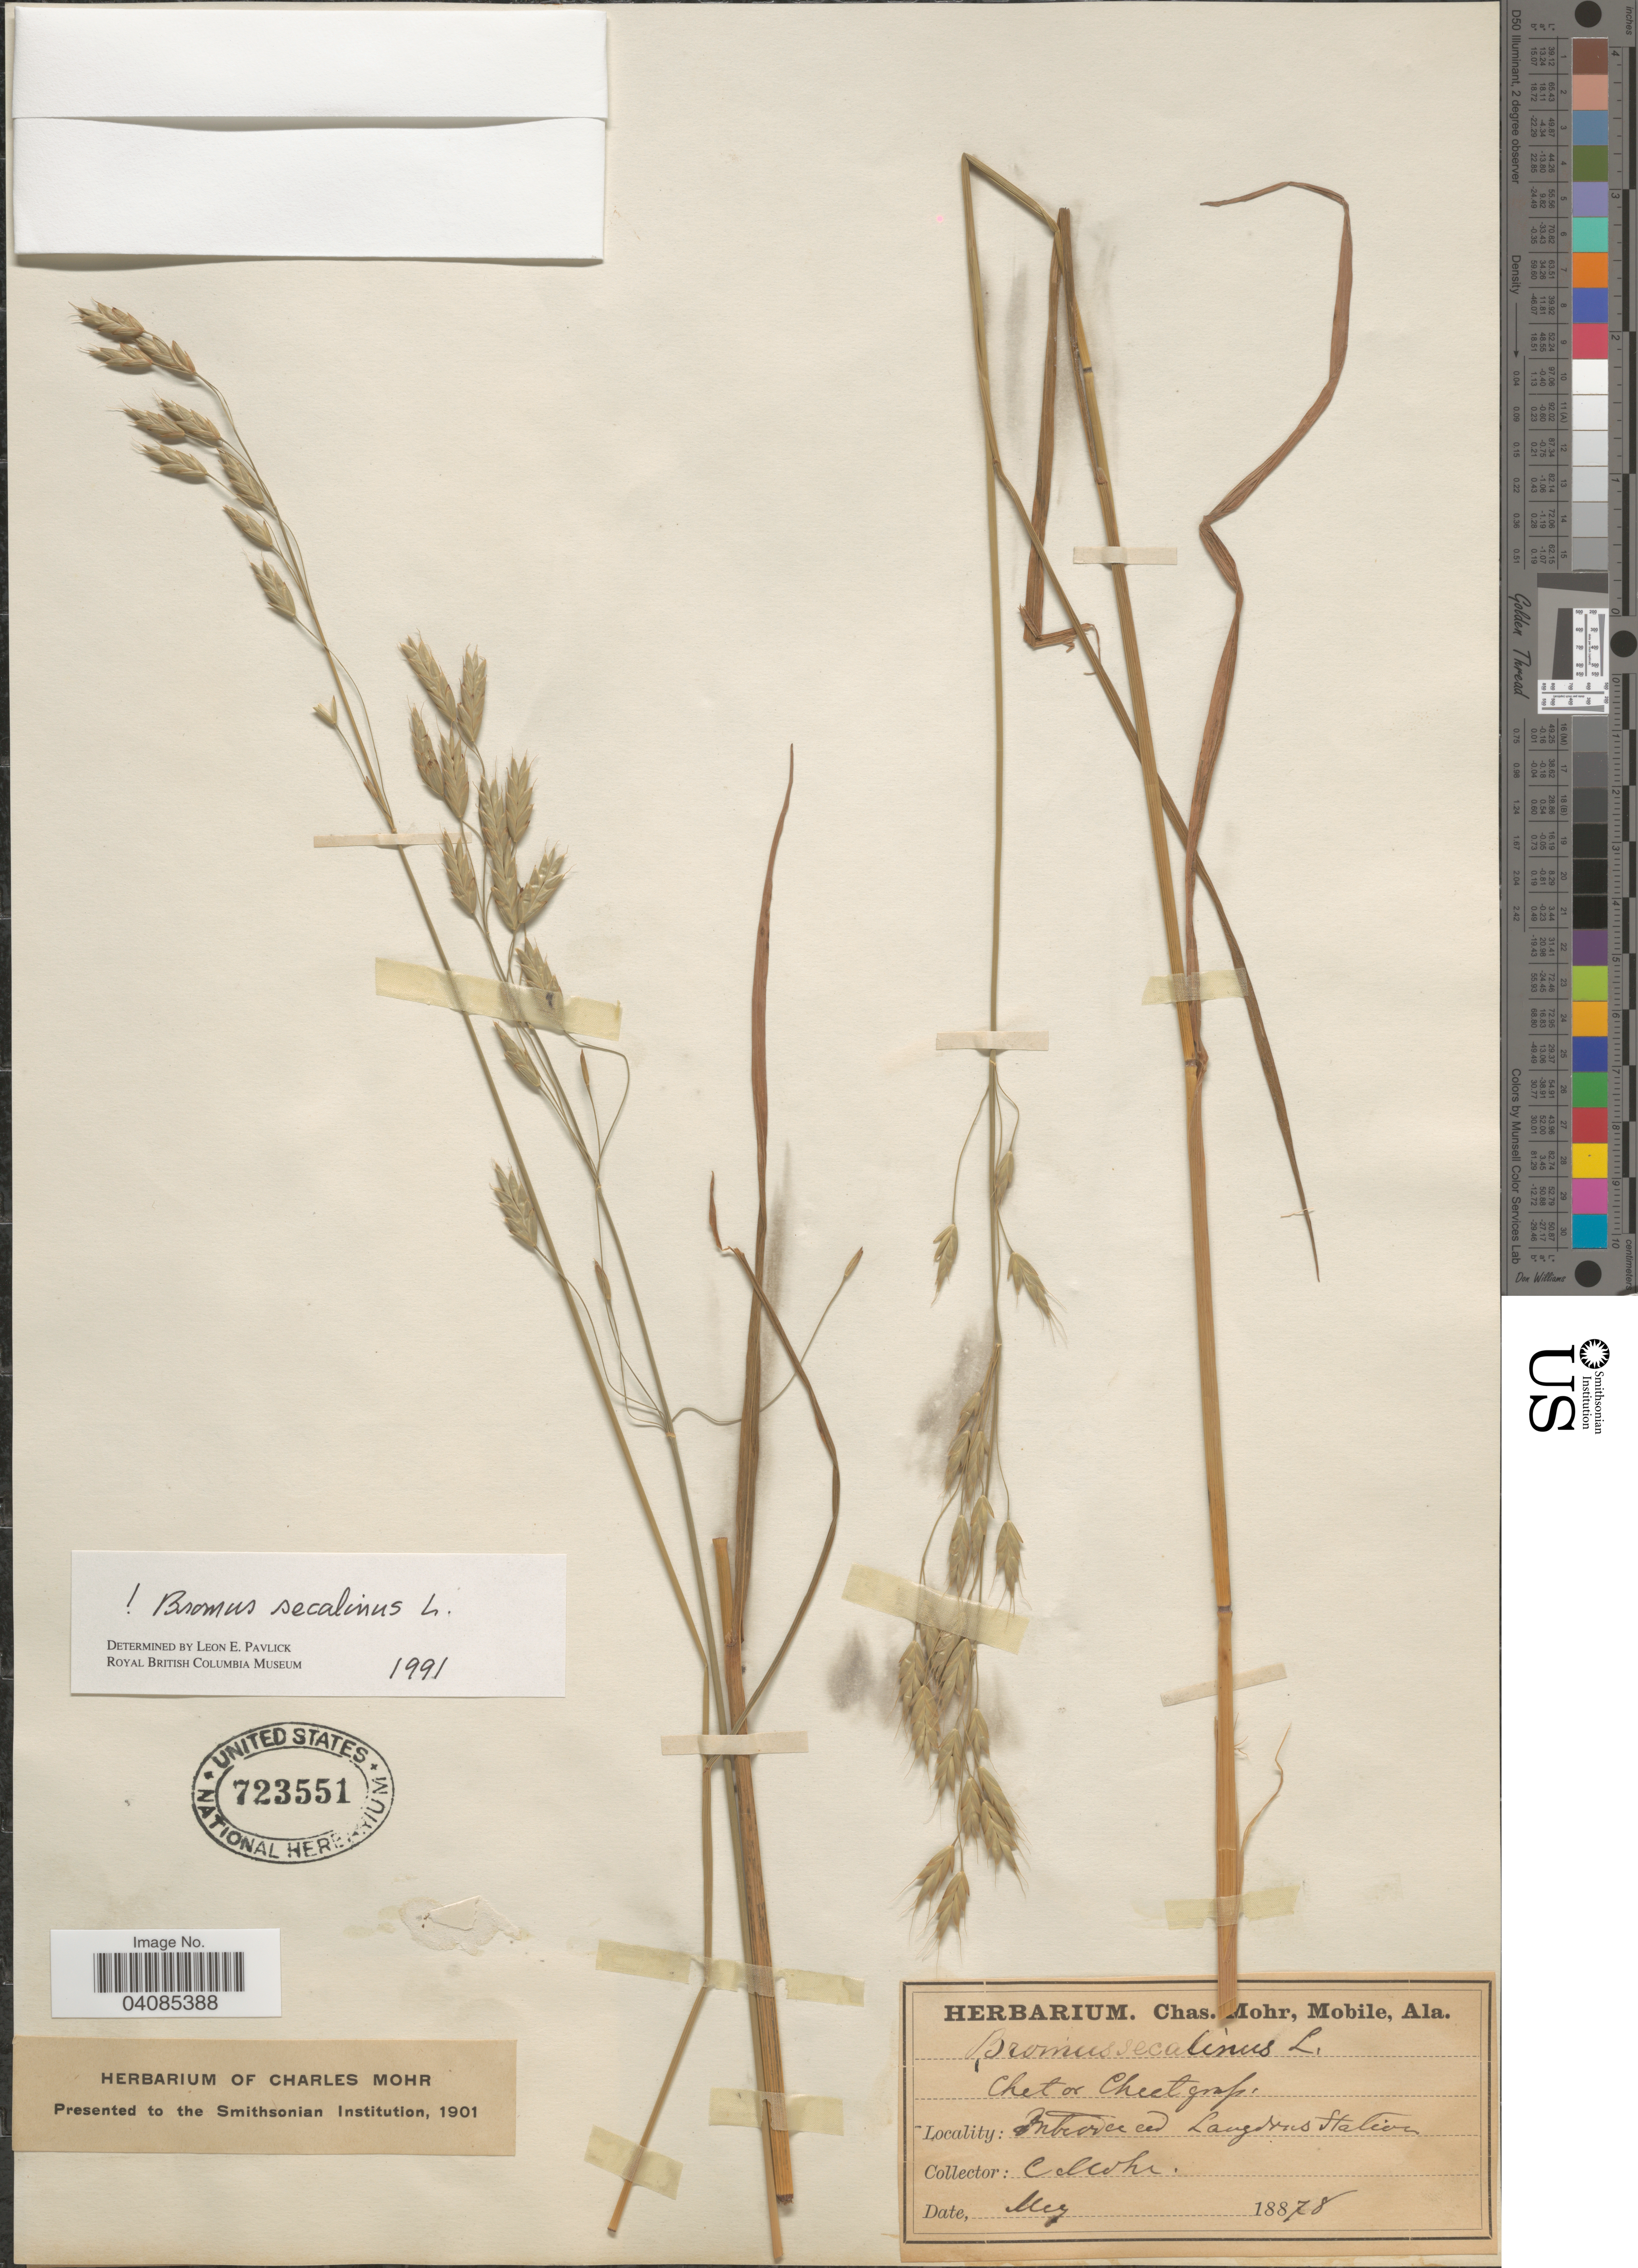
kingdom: Plantae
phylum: Tracheophyta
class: Liliopsida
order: Poales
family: Poaceae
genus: Bromus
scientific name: Bromus secalinus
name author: L.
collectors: Mohr, C. T. (herbarium)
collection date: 1878-05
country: United States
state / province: Alabama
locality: Langdrus Station.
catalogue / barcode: US 723551